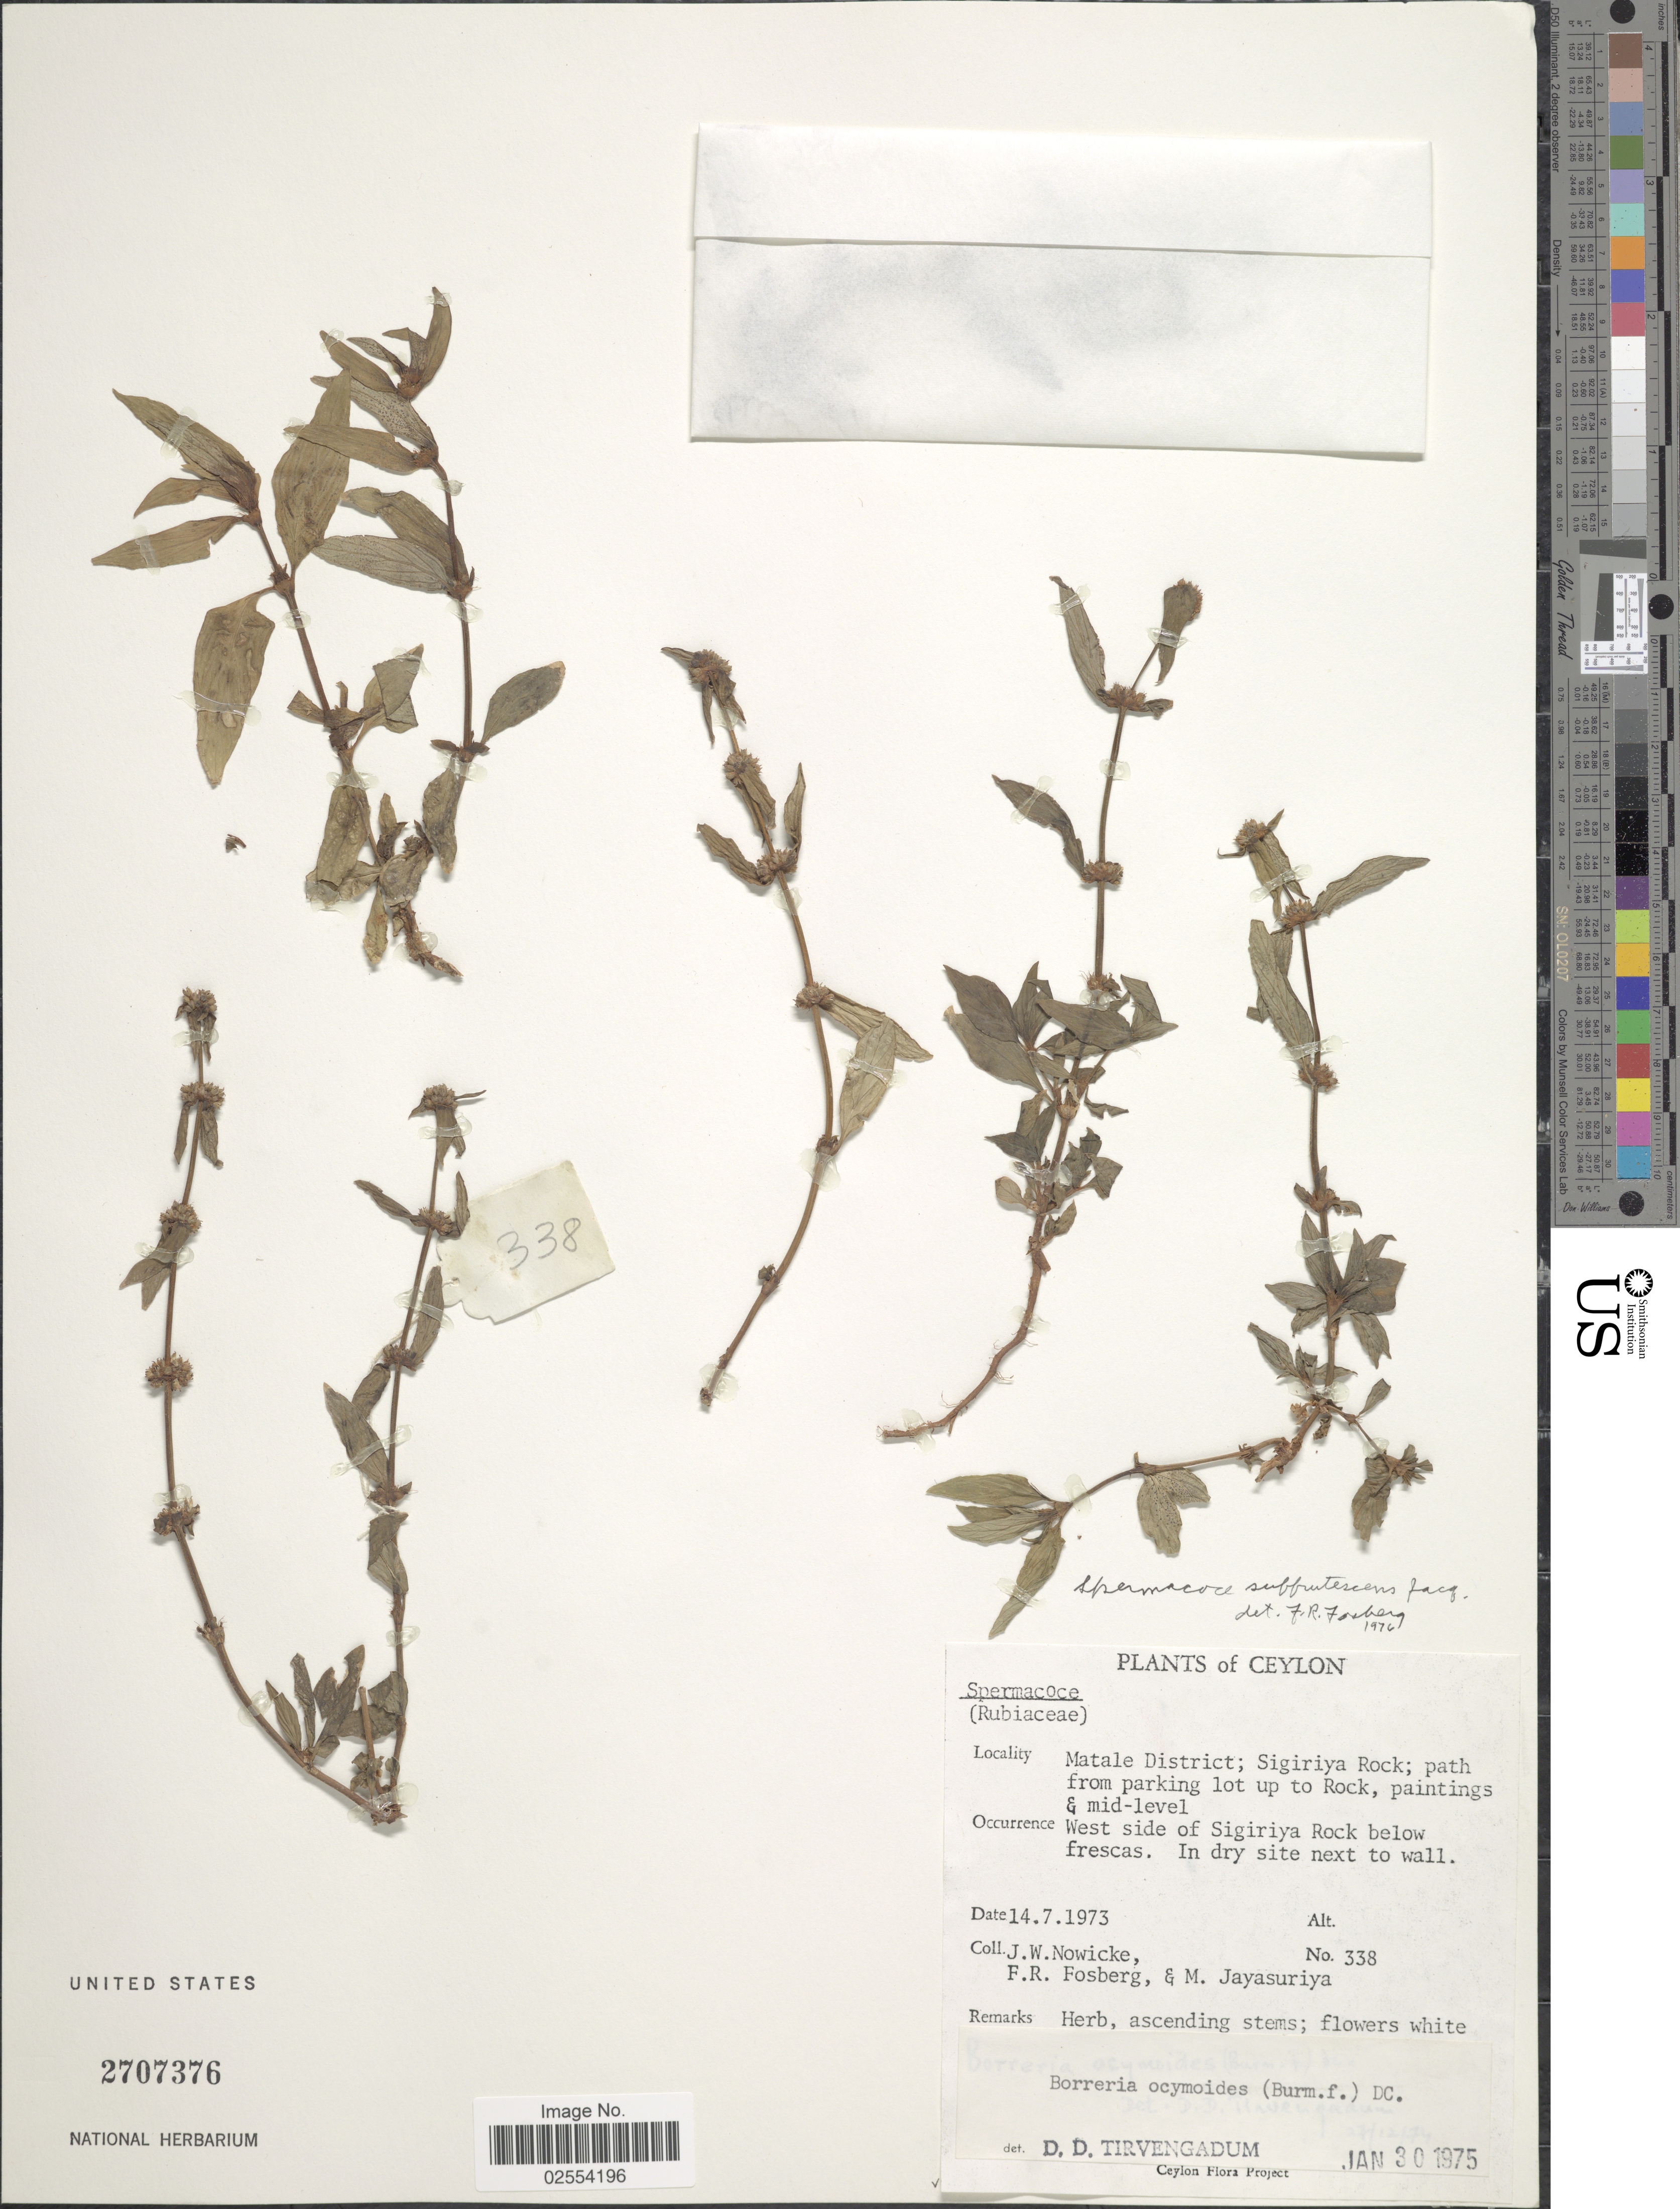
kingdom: Plantae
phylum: Tracheophyta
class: Magnoliopsida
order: Gentianales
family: Rubiaceae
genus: Spermacoce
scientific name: Spermacoce assurgens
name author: Ruiz & Pav.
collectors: J. W. Nowicke, F. R. Fosberg & M. Jayasuriya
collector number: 338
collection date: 1973-07-14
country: Sri Lanka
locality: Ceylon, Matale District; Sigiriya Rock; path from parking lot up to Rock, paintings & mind level. West side of Sigiriya below frescas. in dry site next to wall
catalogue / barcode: US 2707376